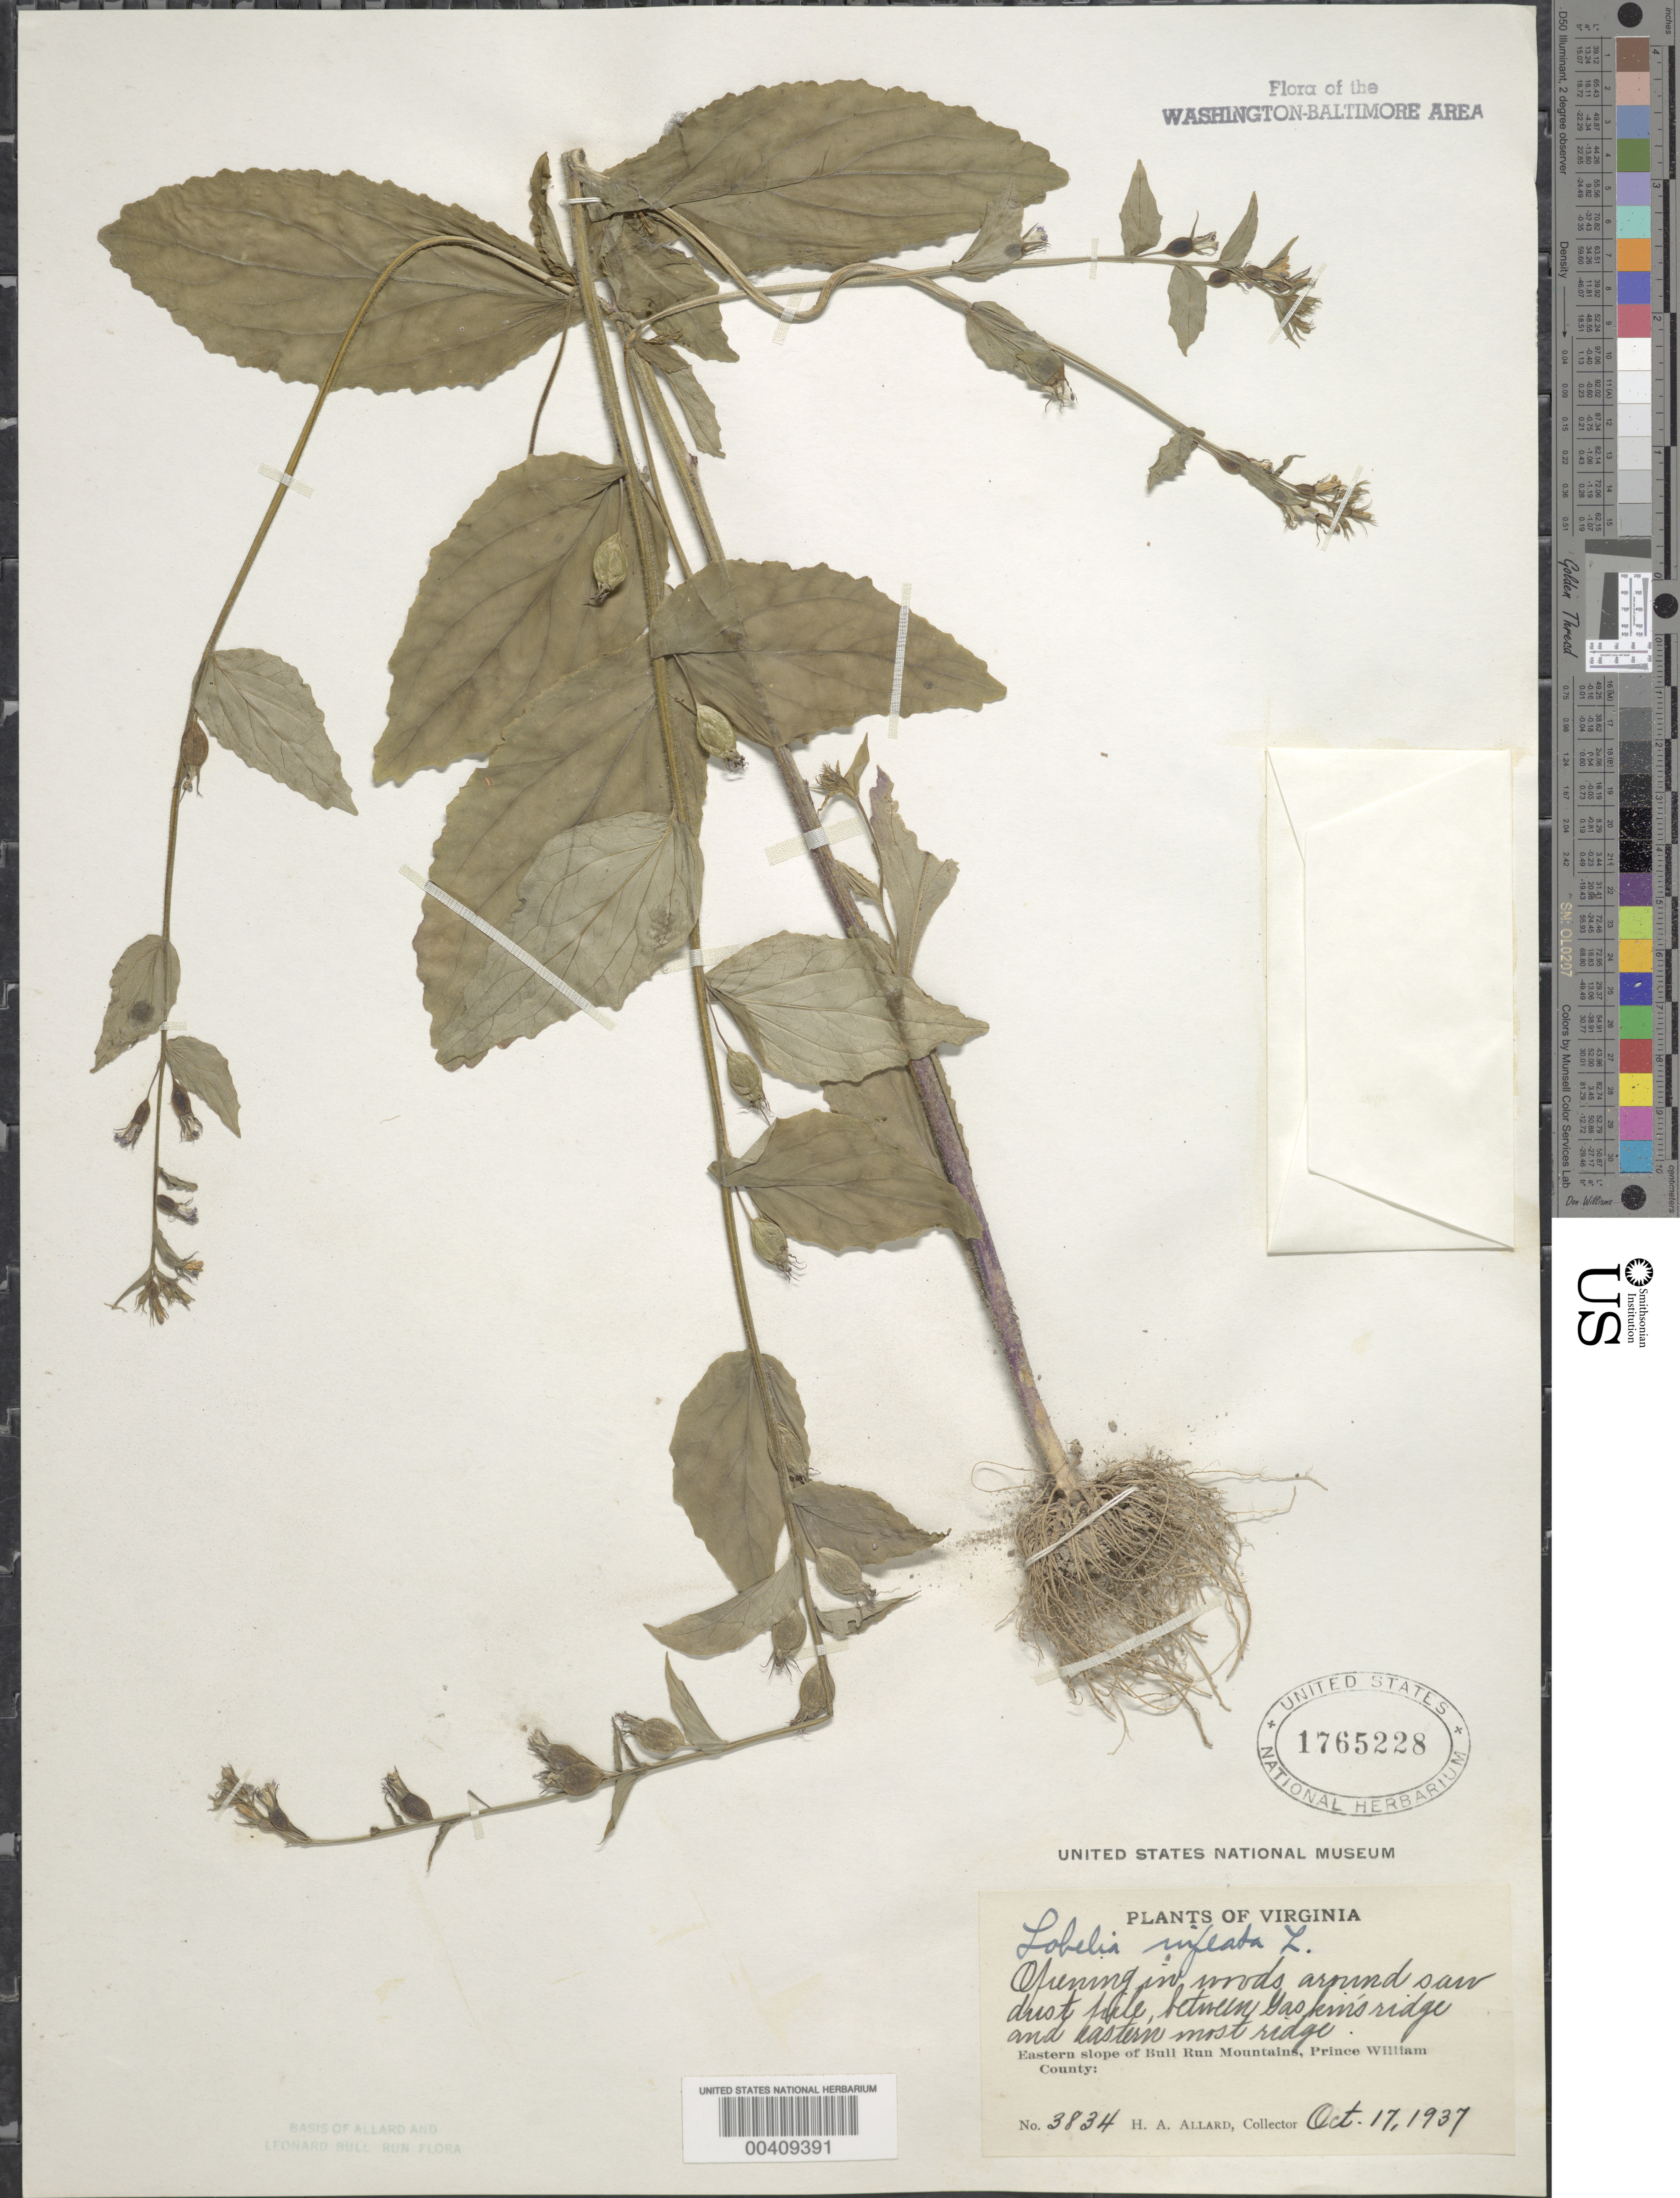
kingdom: Plantae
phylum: Tracheophyta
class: Magnoliopsida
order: Asterales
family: Campanulaceae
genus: Lobelia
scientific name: Lobelia inflata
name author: L.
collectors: H. A. Allard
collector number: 3834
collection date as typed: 17 Oct 1937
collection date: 1937-10-17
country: United States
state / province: Virginia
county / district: Prince William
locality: Bull Run Mountains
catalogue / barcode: US 1765228